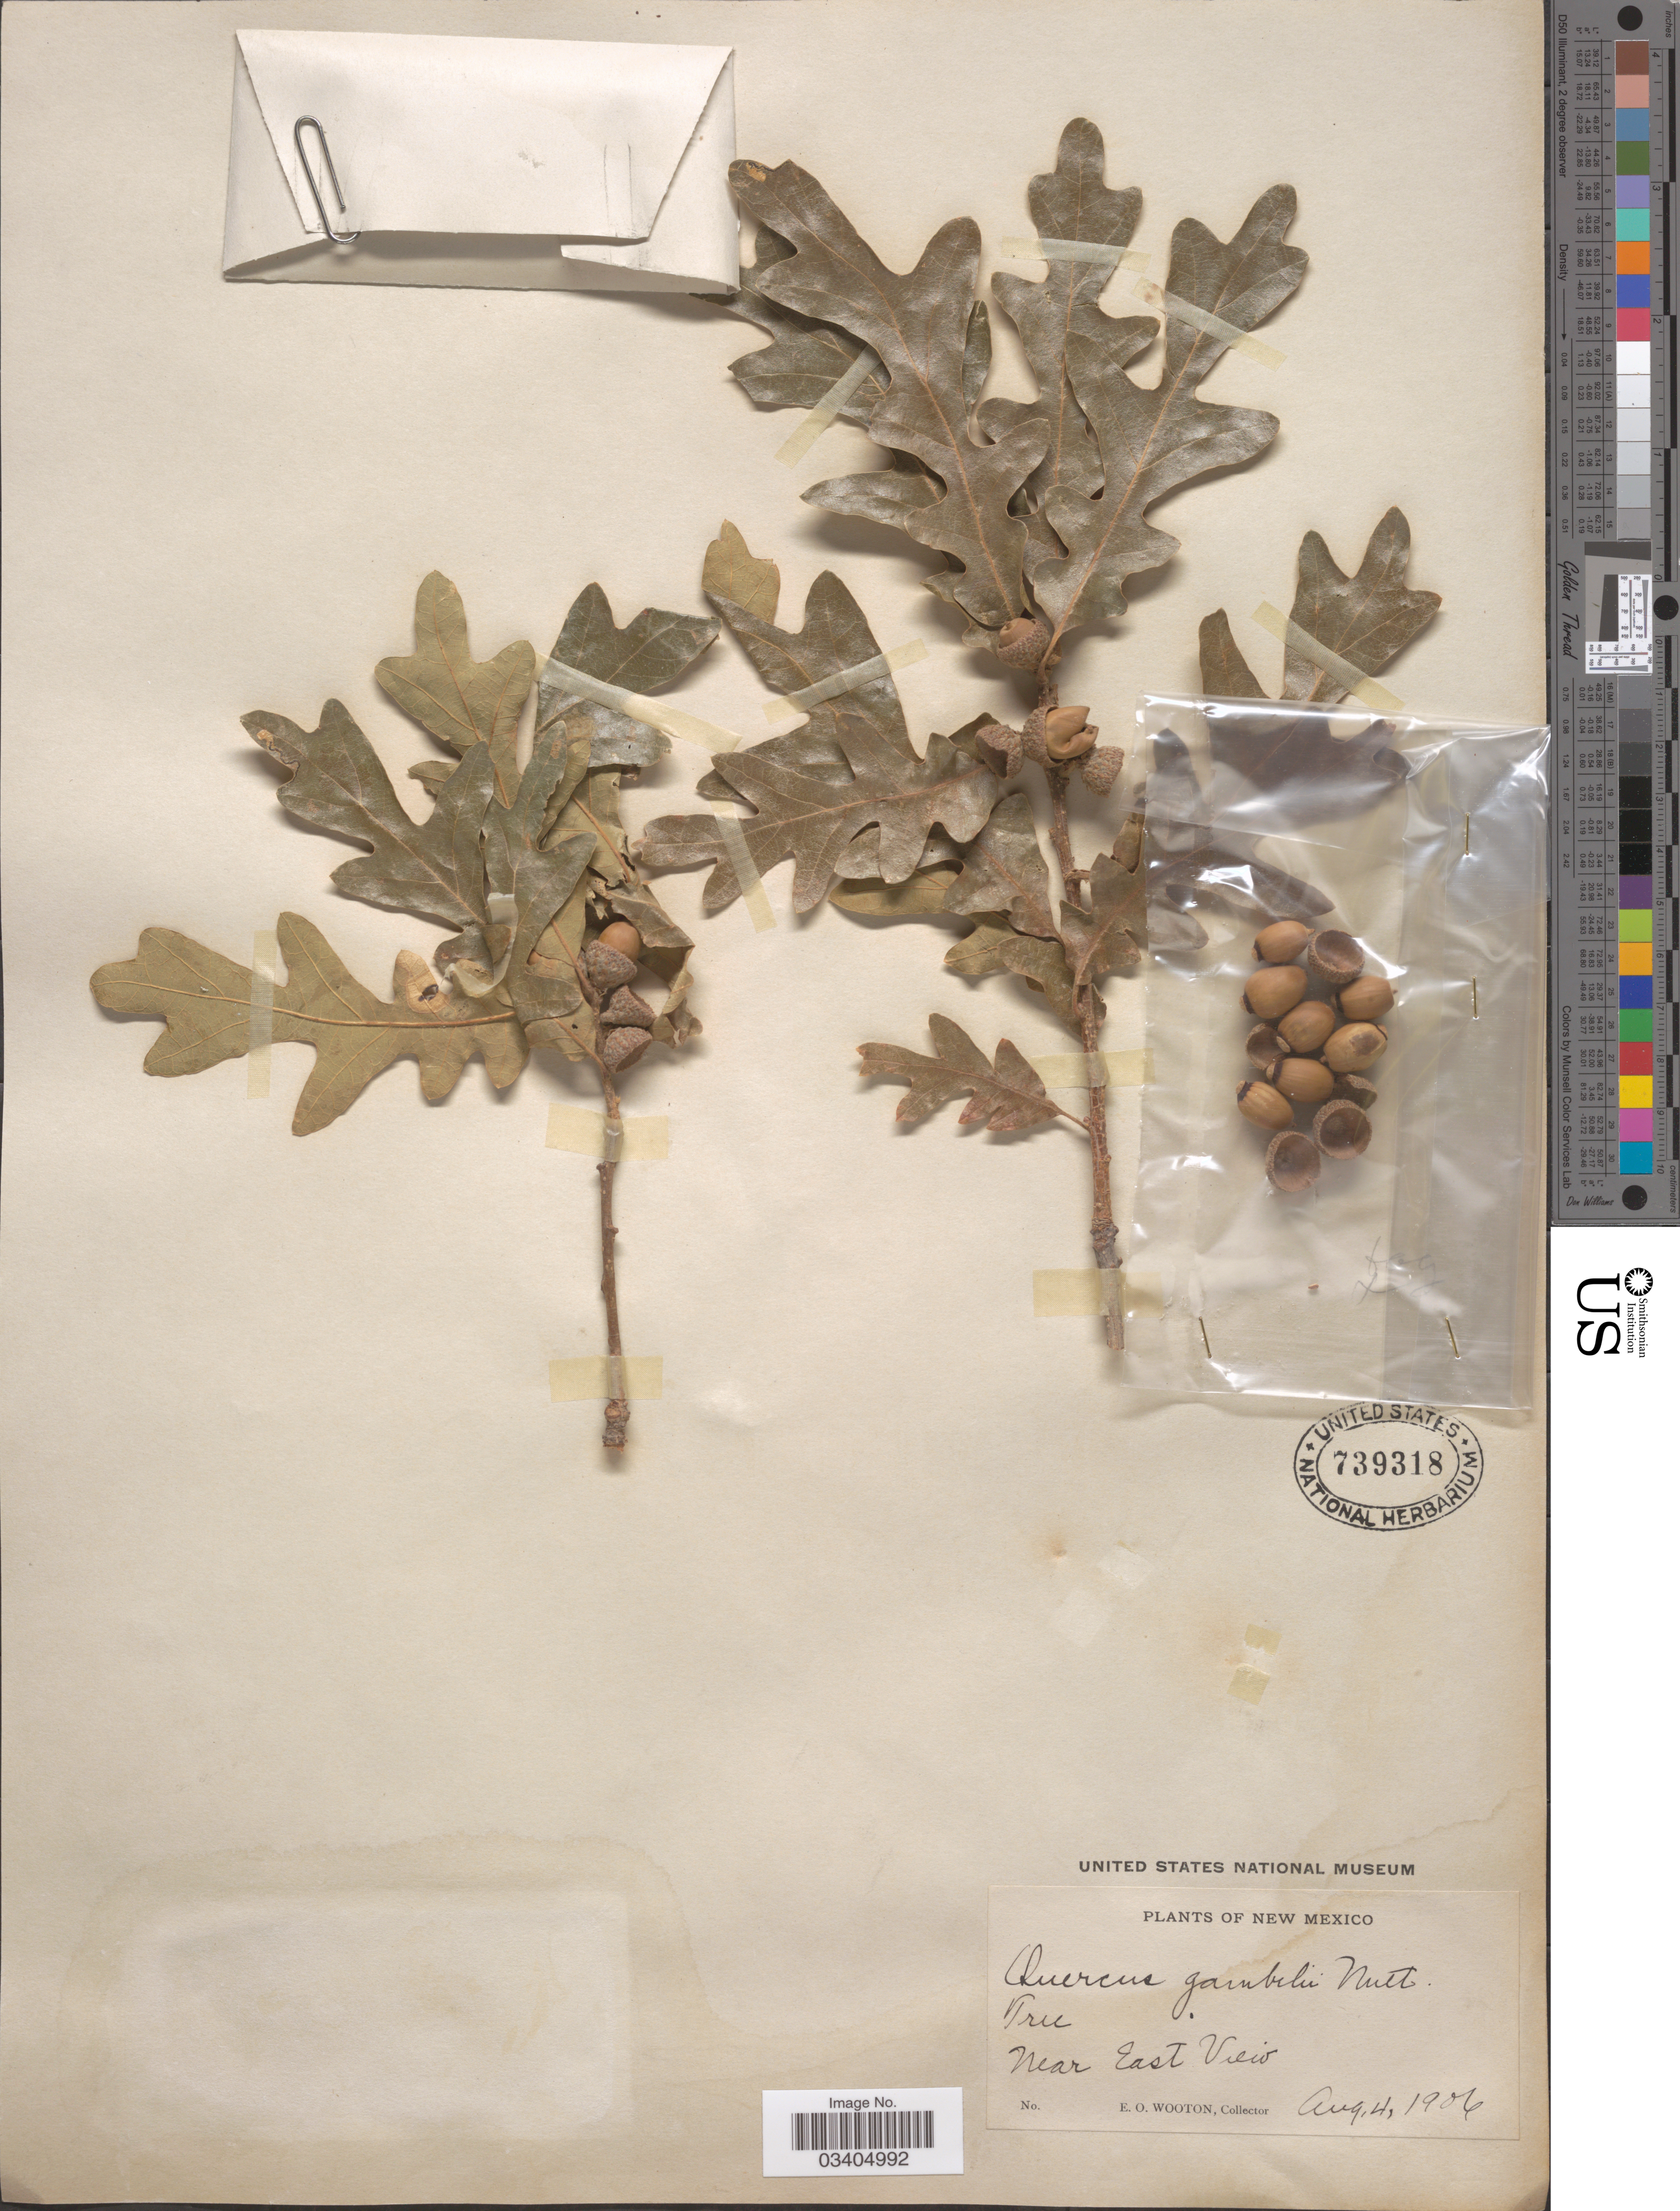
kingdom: Plantae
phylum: Tracheophyta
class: Magnoliopsida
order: Fagales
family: Fagaceae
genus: Quercus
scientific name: Quercus gambelii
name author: Nutt.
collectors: E. O. Wooton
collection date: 1906-08-04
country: United States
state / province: New Mexico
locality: Near East View.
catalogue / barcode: US 739318